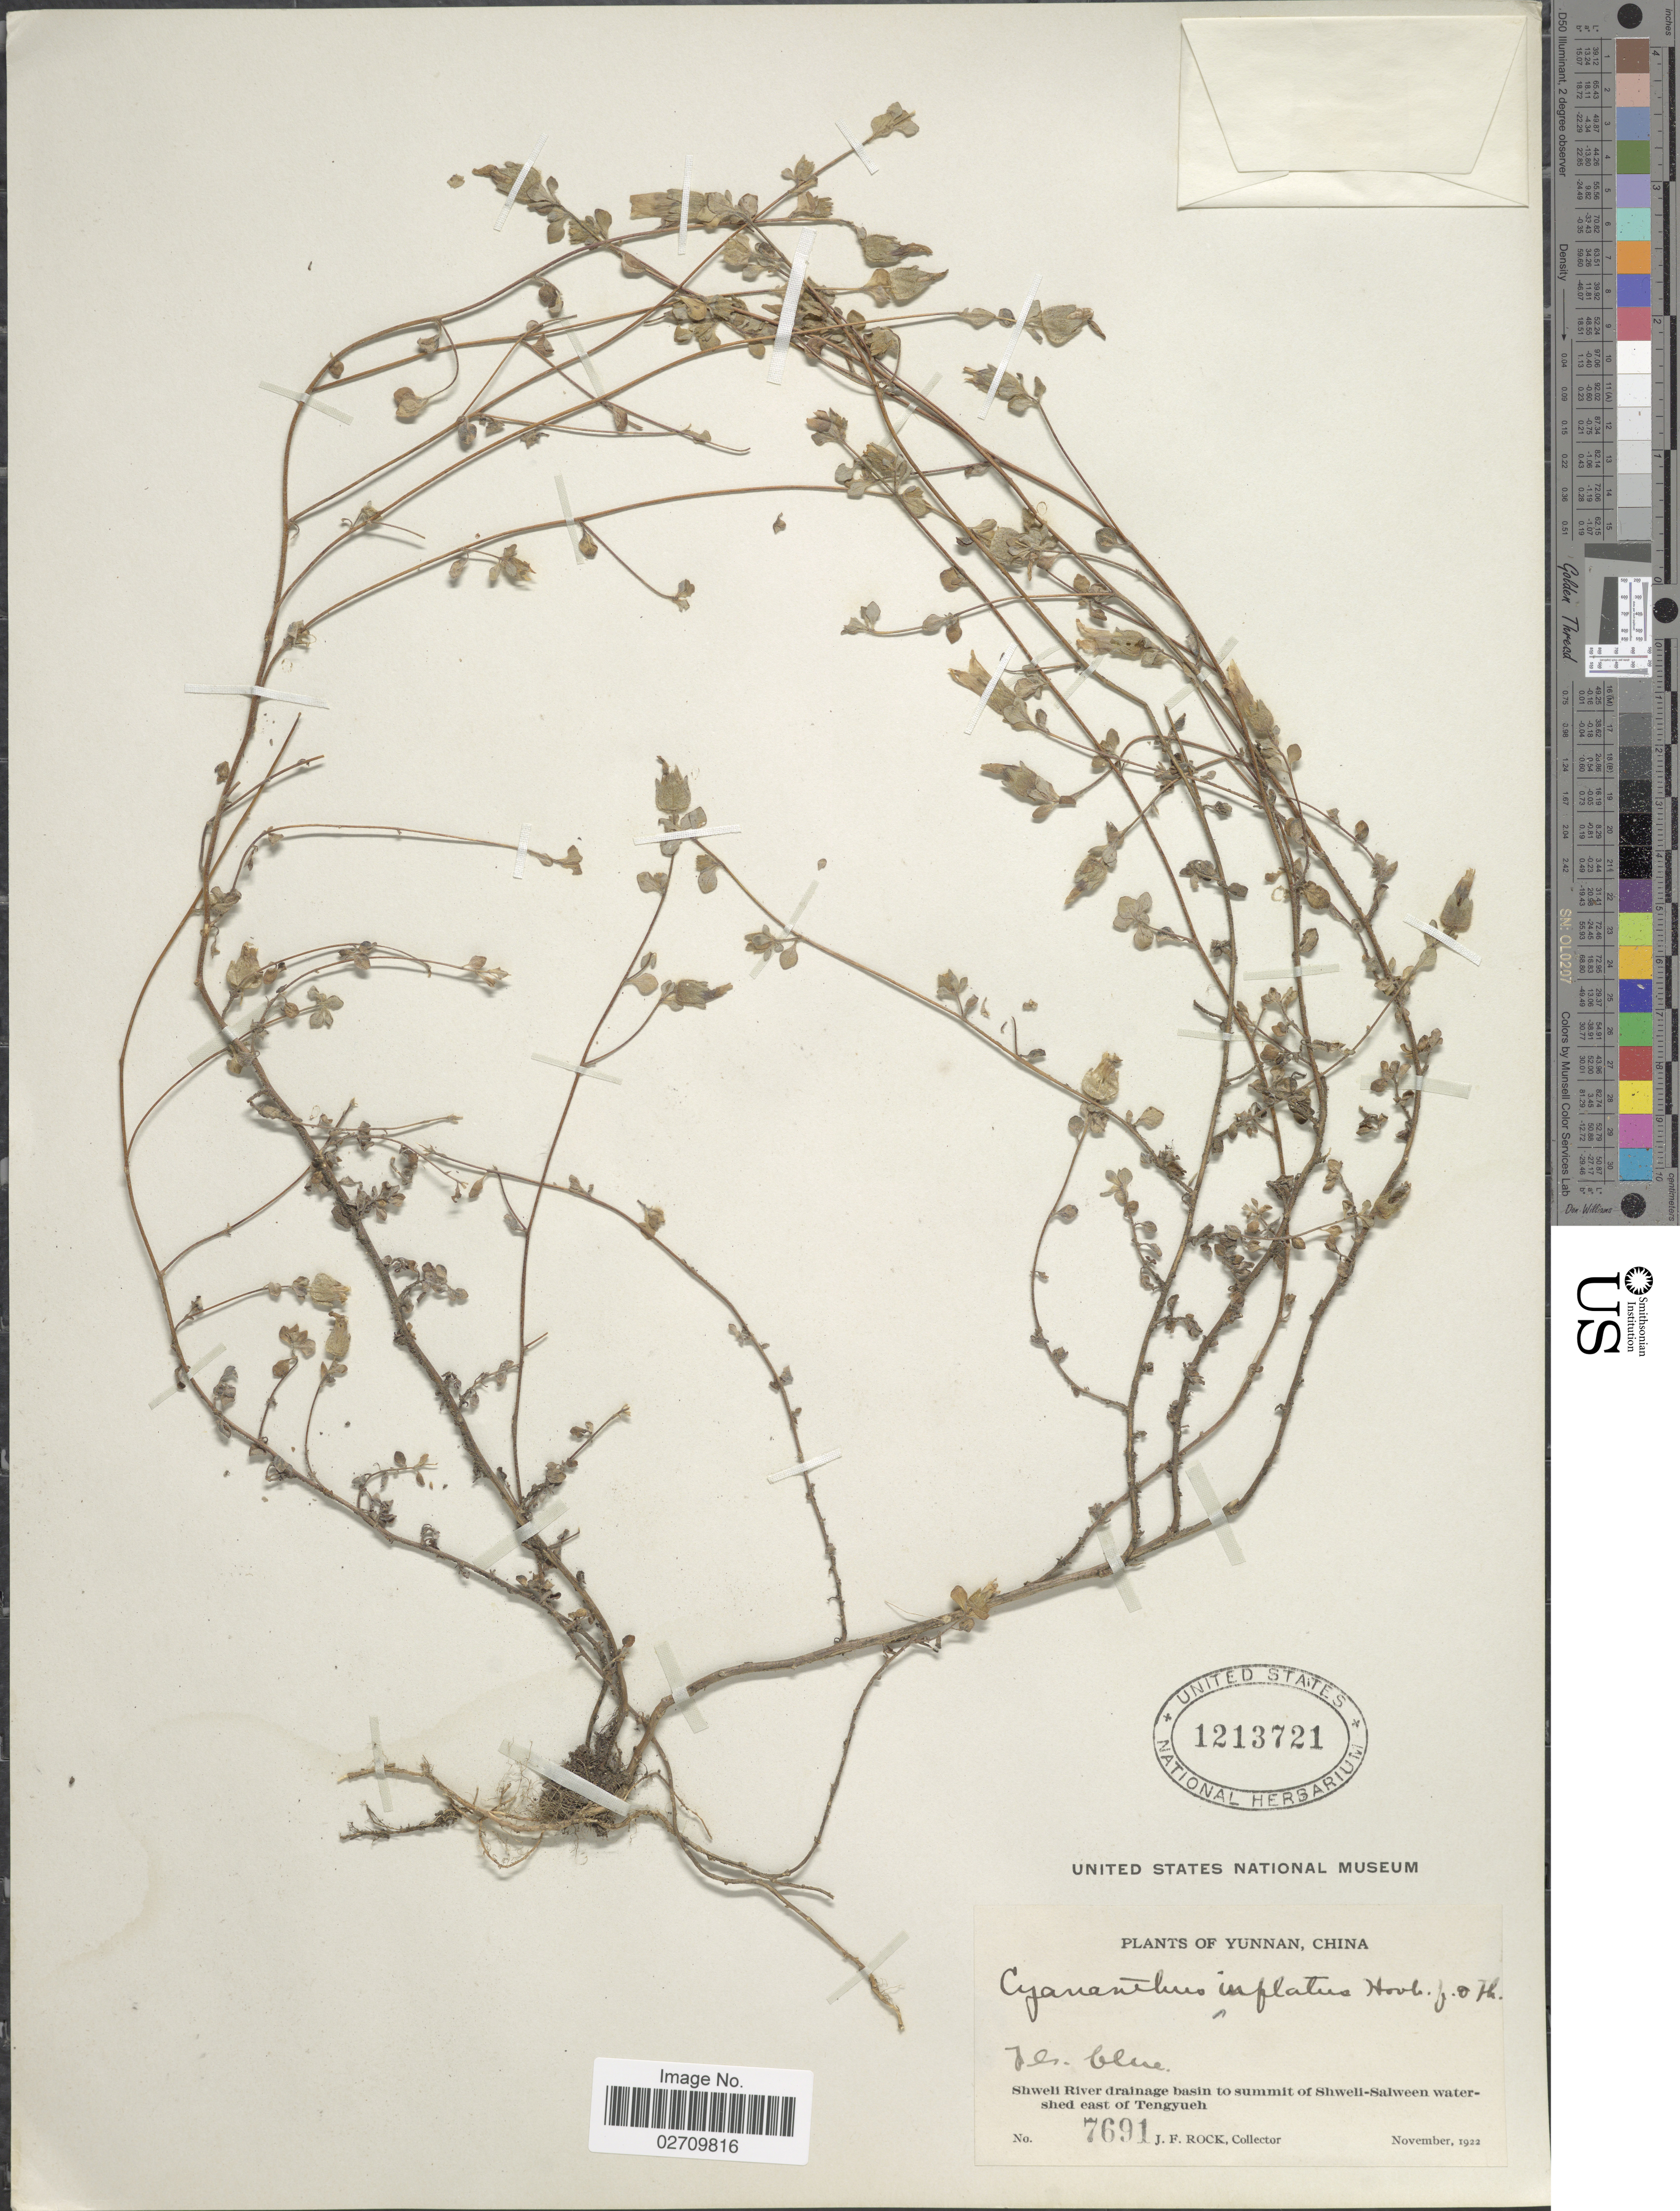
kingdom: Plantae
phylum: Tracheophyta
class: Magnoliopsida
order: Asterales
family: Campanulaceae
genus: Cyananthus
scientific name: Cyananthus inflatus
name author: Hook. f. & Thomson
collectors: J. F. Rock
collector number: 7691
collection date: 1922-11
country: China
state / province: Yunnan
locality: Shweli River Drainage basin to summit of Shweli-Salween watershed east of Tengyueh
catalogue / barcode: US 1213721